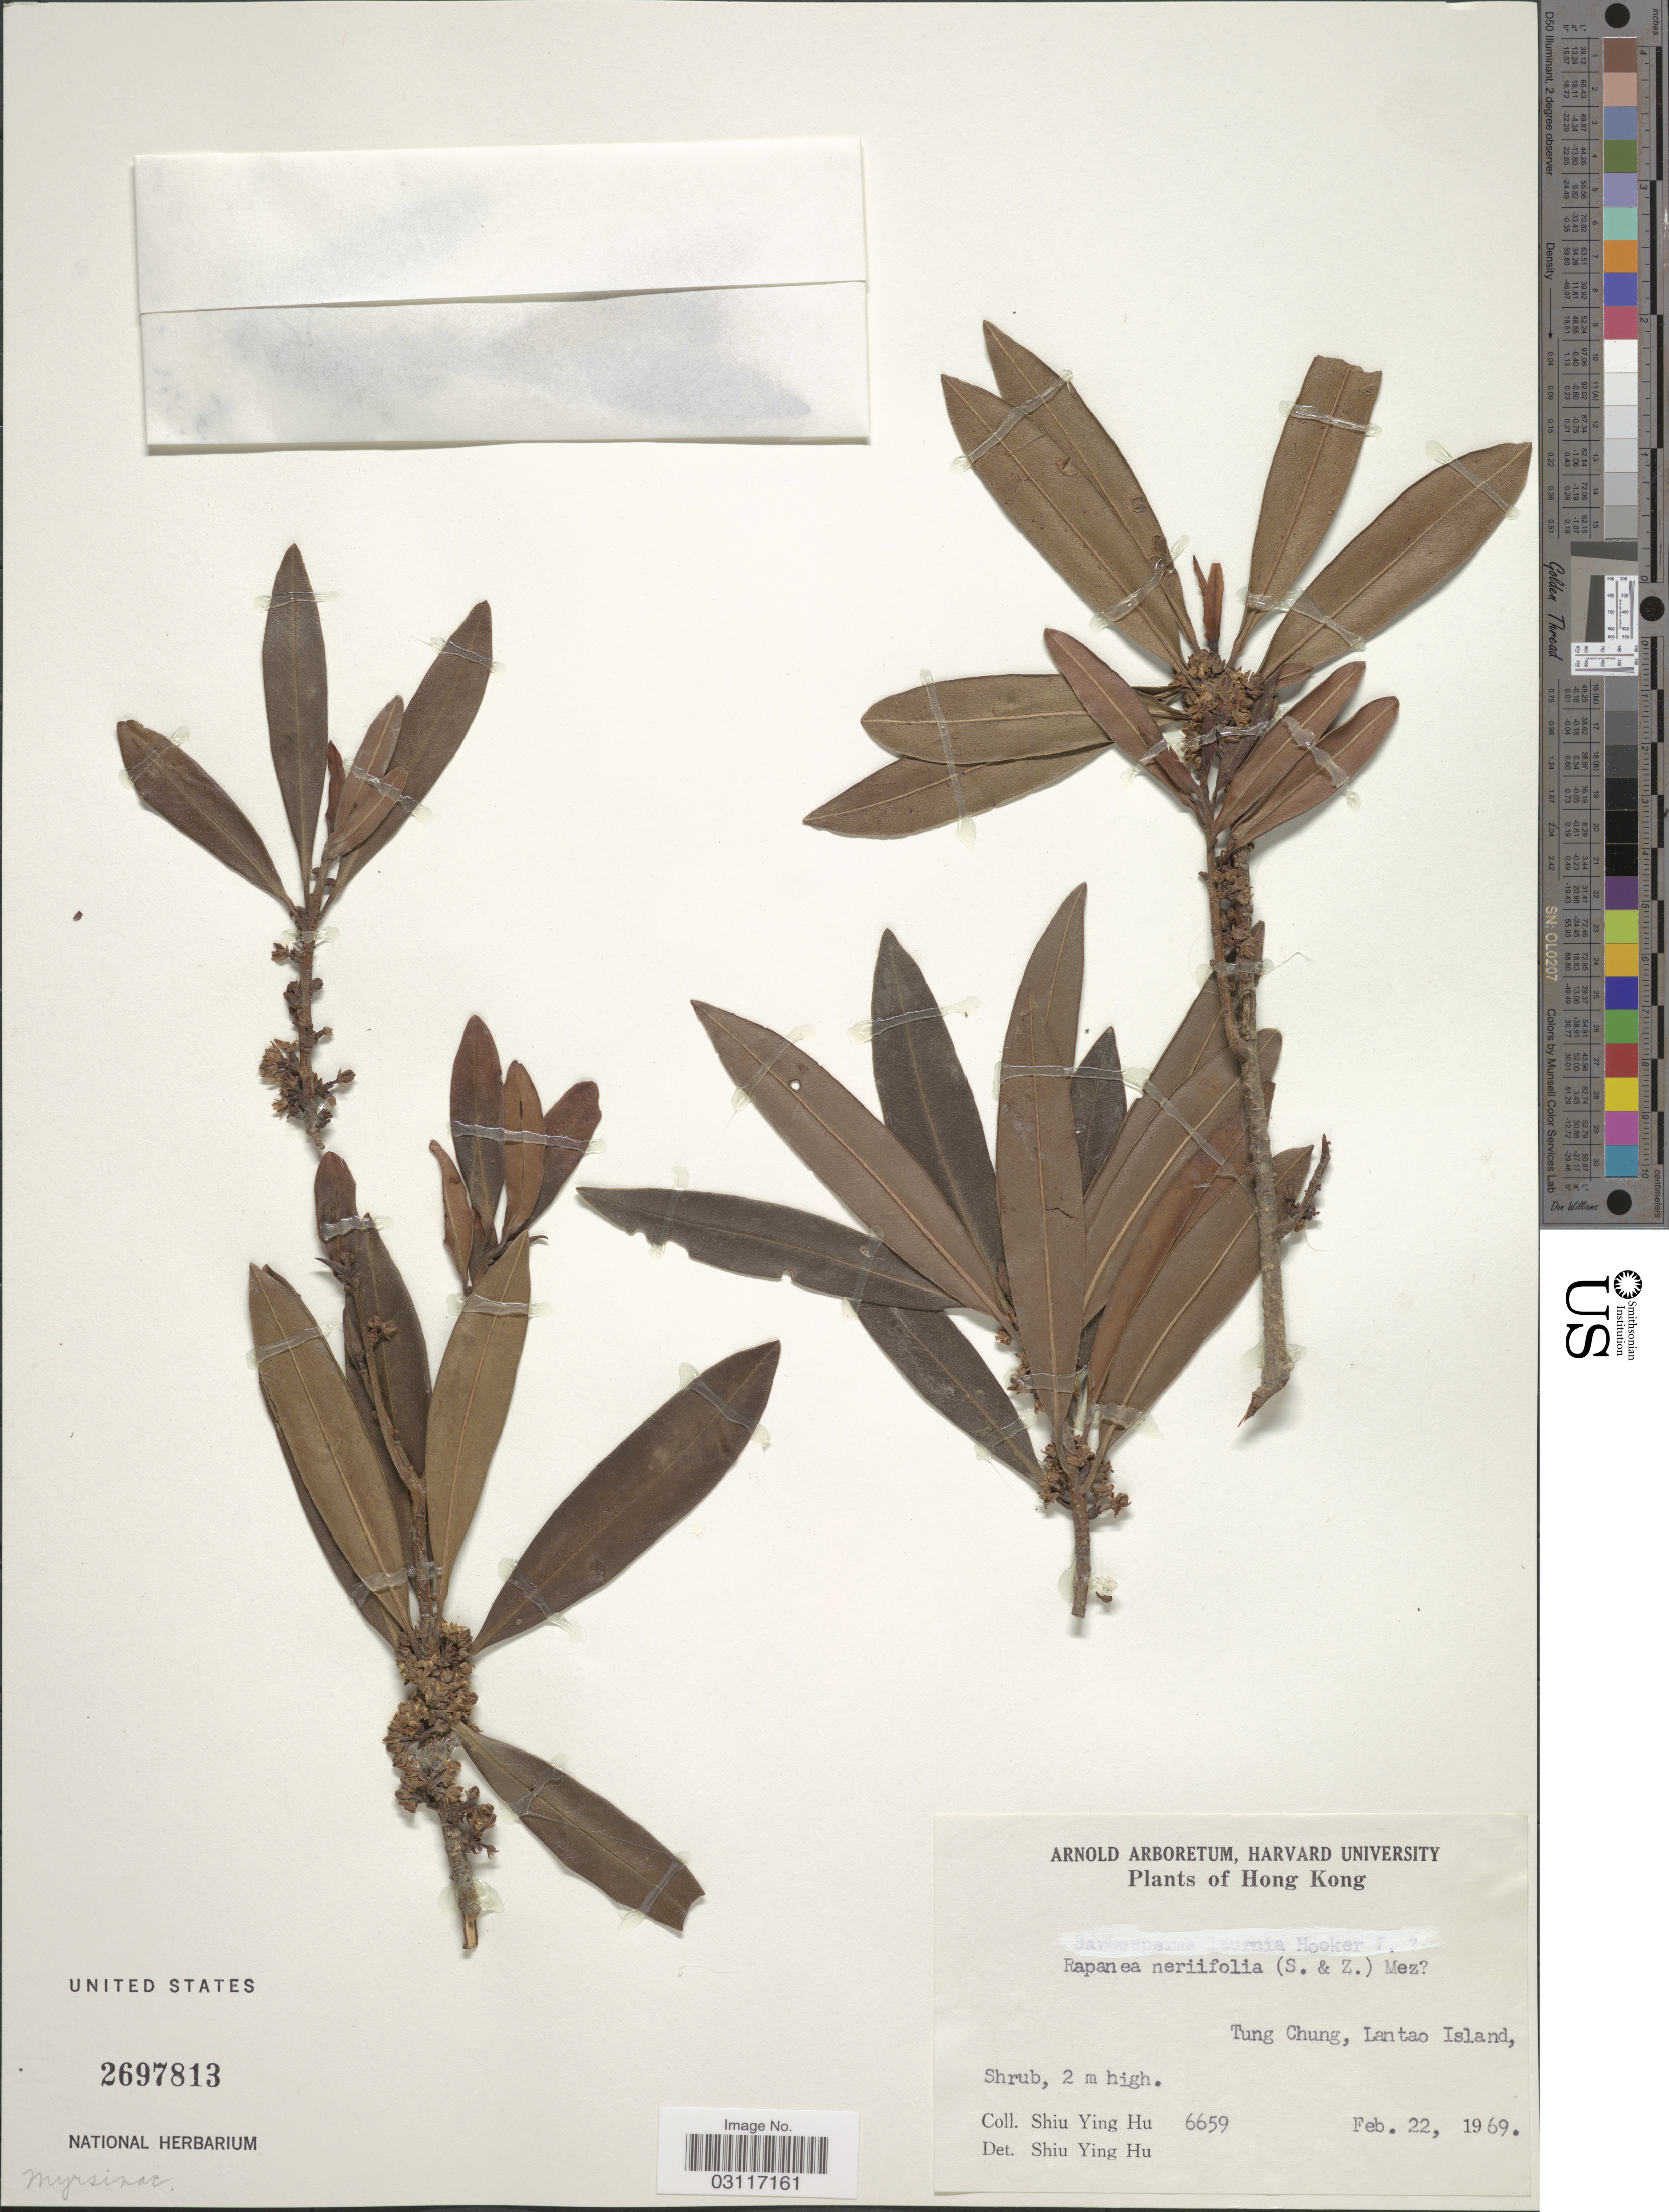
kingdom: Plantae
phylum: Tracheophyta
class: Magnoliopsida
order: Ericales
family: Primulaceae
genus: Myrsine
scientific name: Myrsine seguinii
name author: H. Lév.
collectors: S. Y. Hu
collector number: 6659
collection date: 1969-02-22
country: China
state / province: Hong Kong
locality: Tung Chung, Lantao Island.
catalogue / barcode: US 2697813